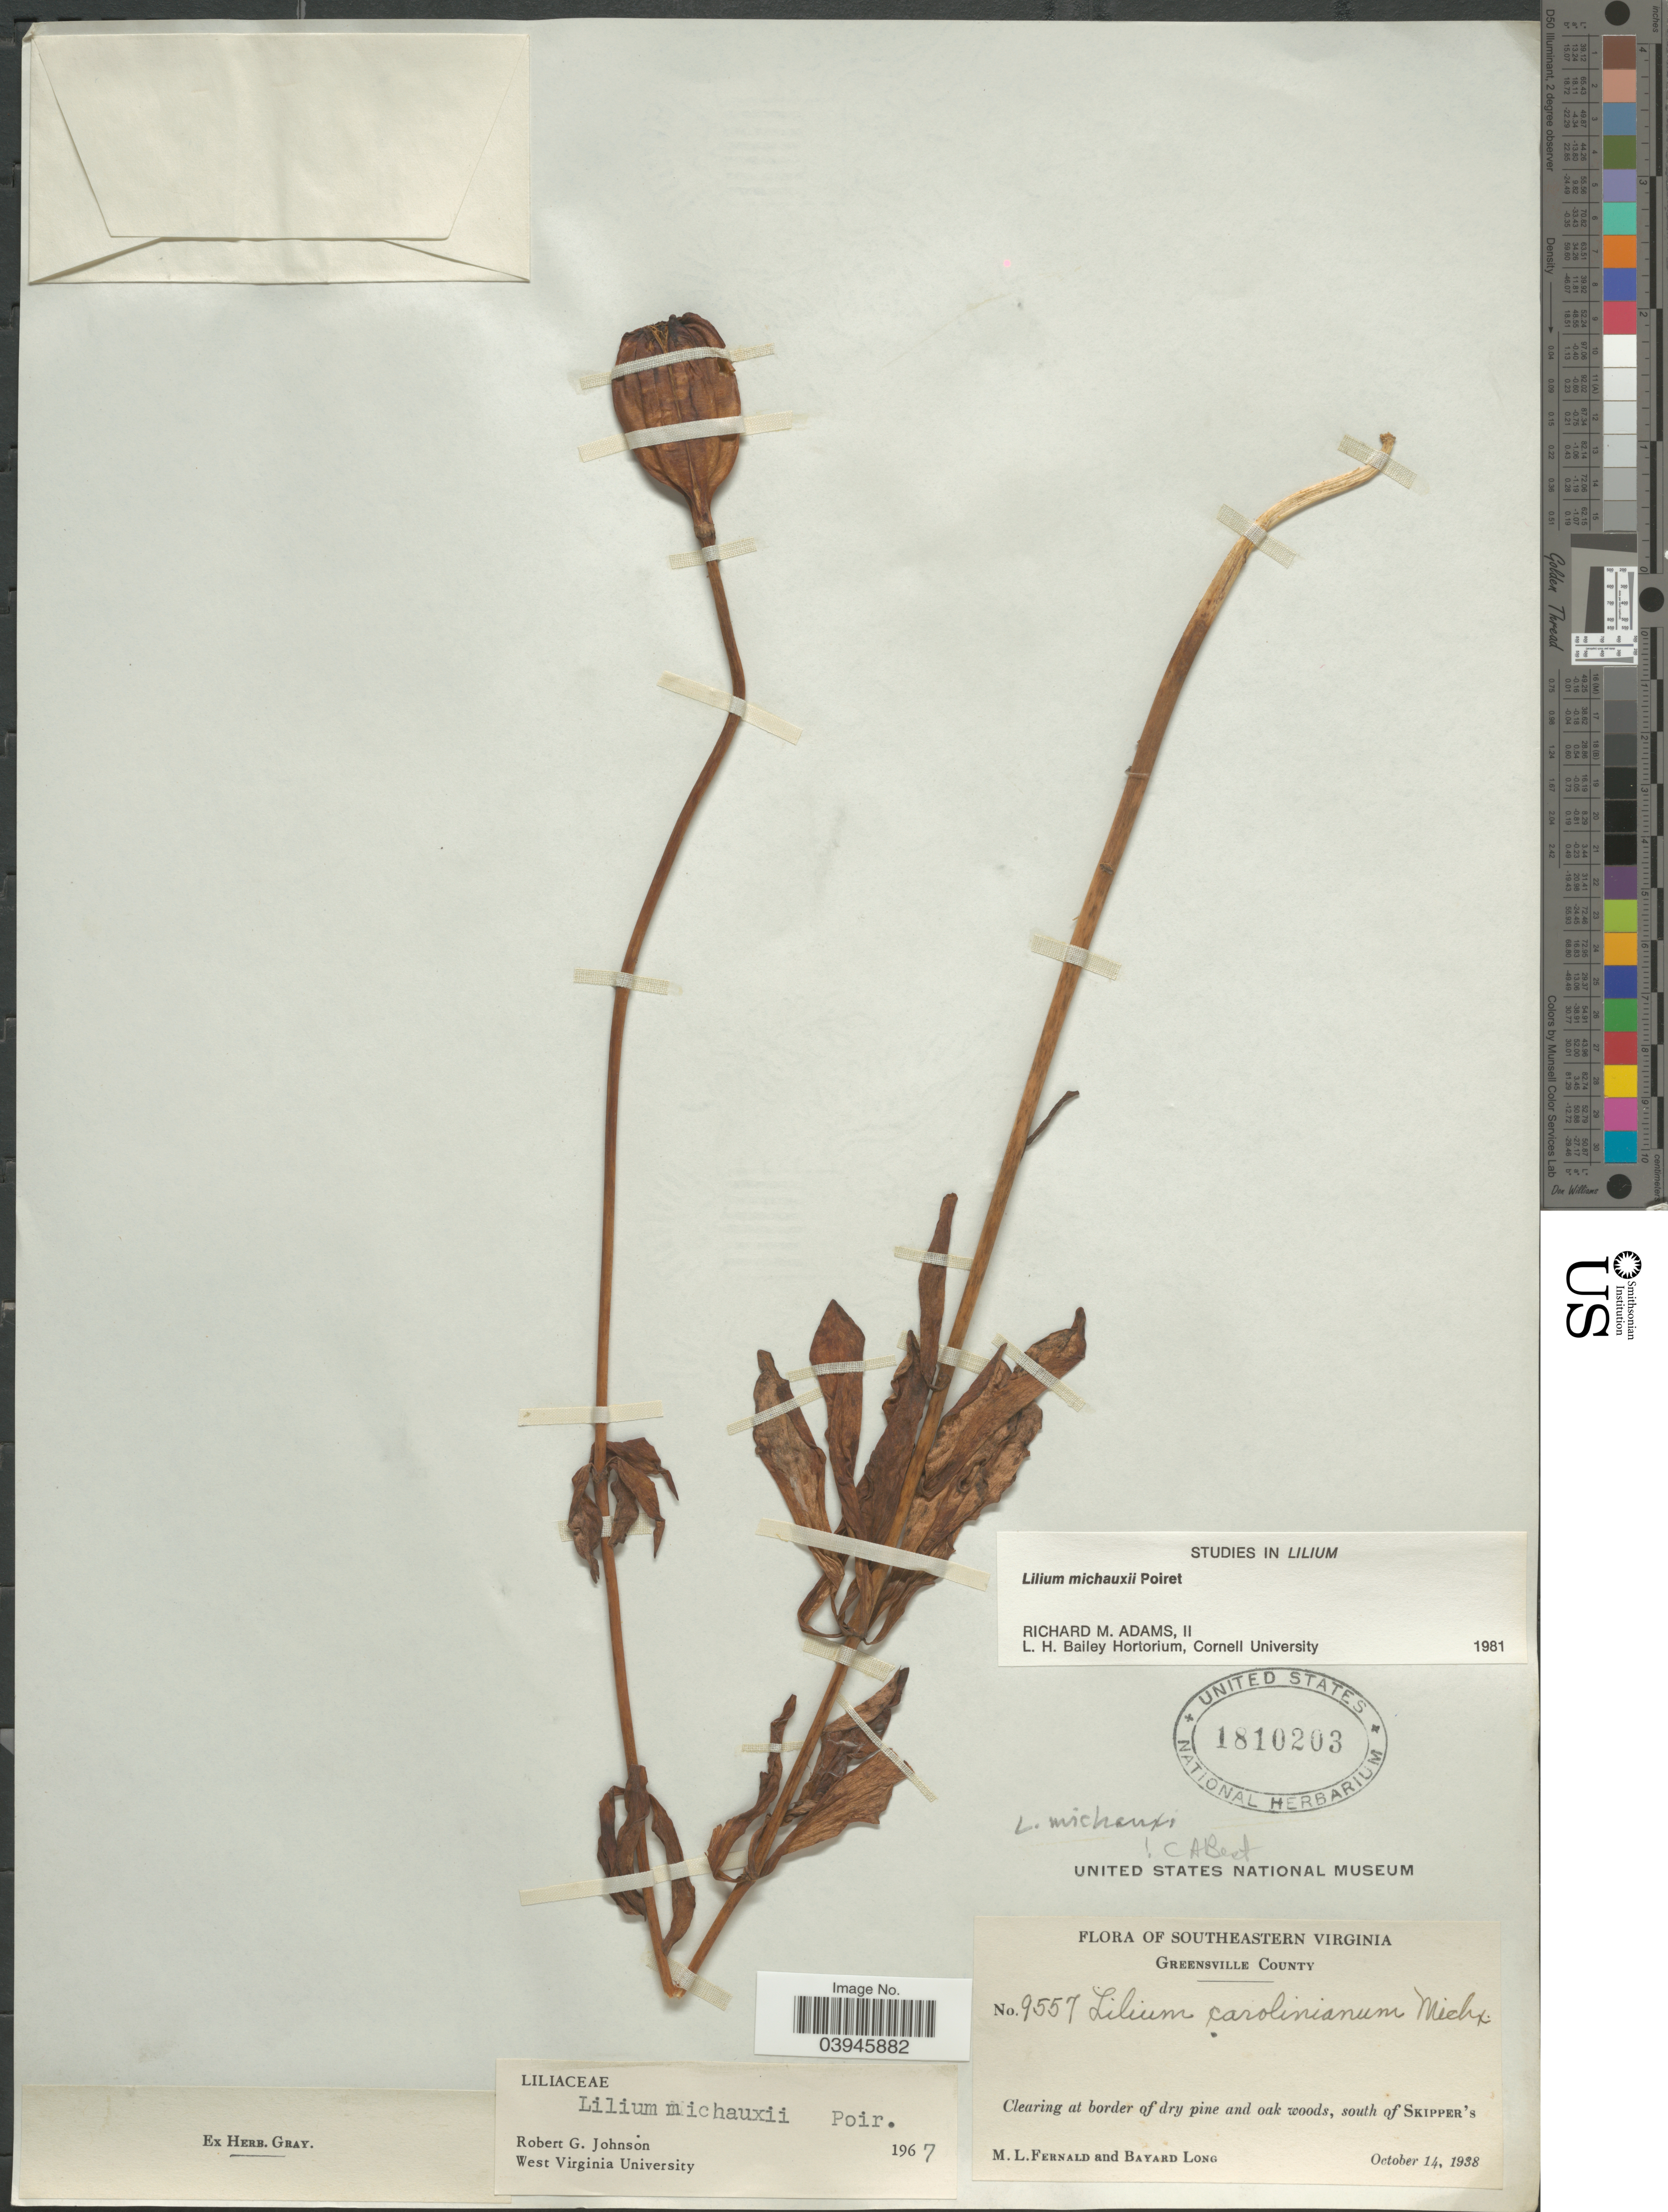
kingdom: Plantae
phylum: Tracheophyta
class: Liliopsida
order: Liliales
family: Liliaceae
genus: Lilium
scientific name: Lilium michauxii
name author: Poir.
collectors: M. L. Fernald & B. Long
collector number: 9557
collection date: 1938-10-14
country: United States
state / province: Virginia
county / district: Greensville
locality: Southeastern Virginia. Greensville County. Clearing at border of dry pine and oak woods, south of Skipper's.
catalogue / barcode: US 1810203